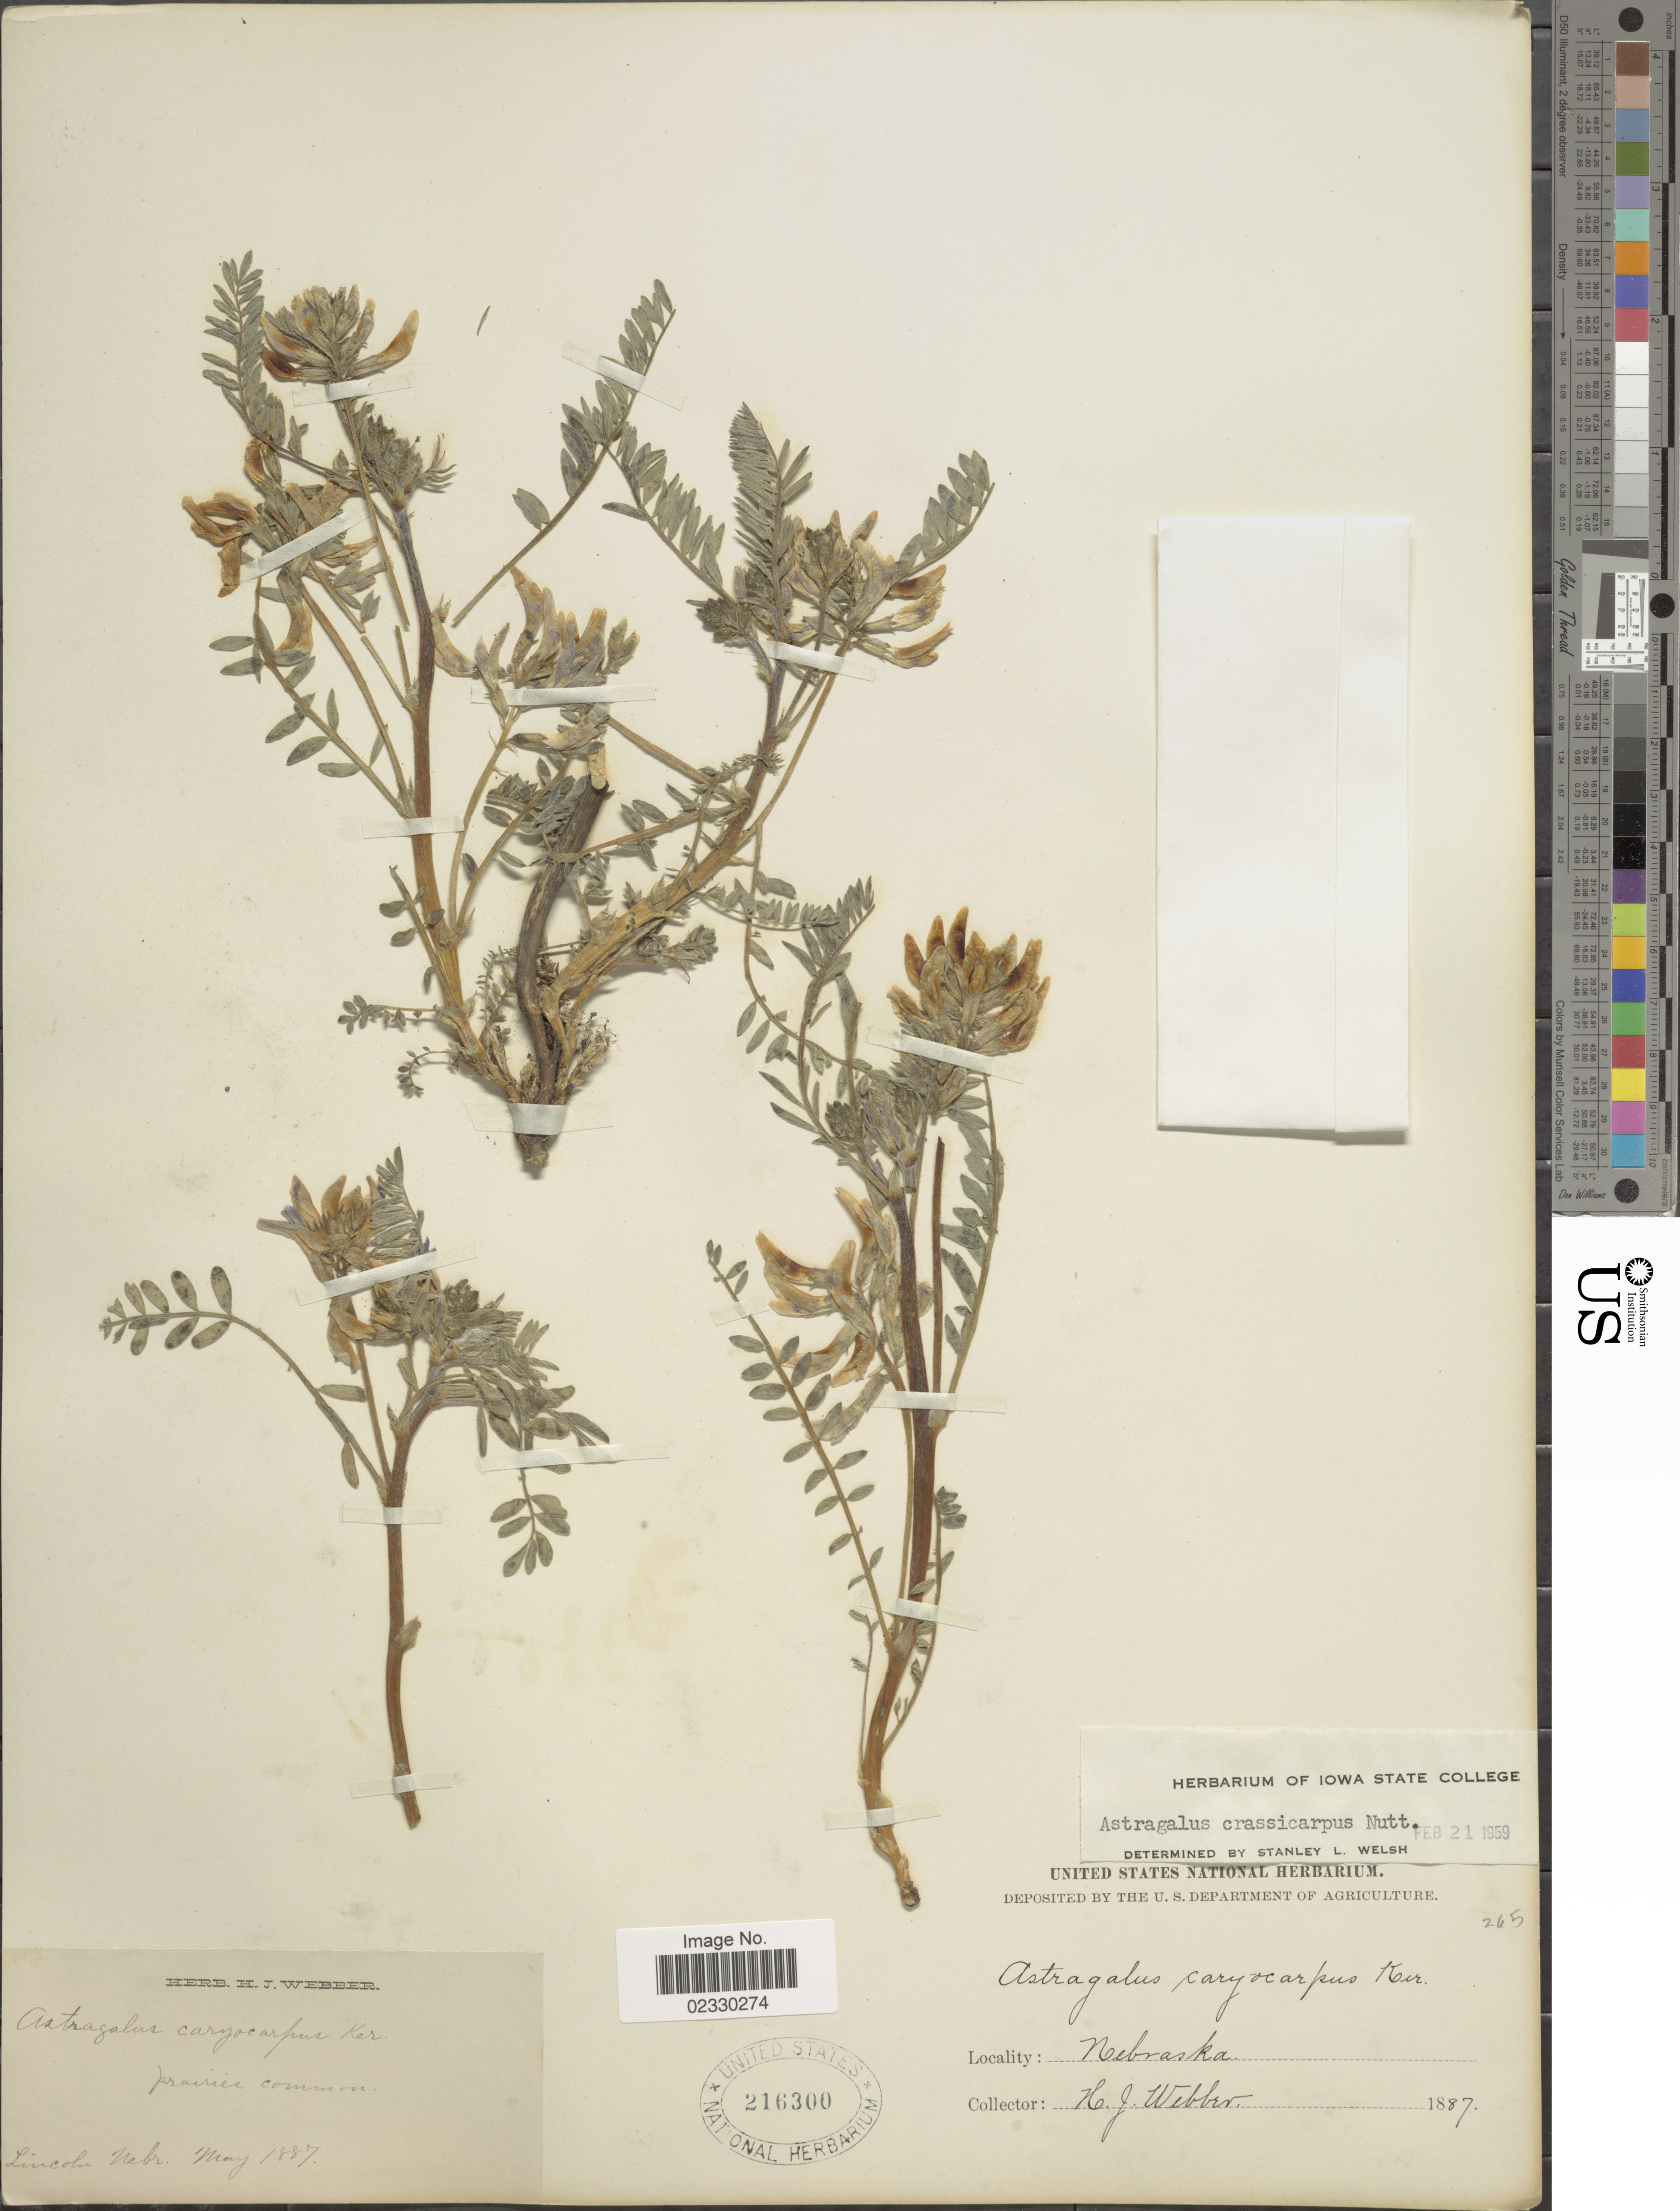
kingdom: Plantae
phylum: Tracheophyta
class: Magnoliopsida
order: Fabales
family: Fabaceae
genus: Astragalus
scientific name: Astragalus crassicarpus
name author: Nutt.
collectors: H. Webber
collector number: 265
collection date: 1887-05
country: United States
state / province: Nebraska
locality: Prairies,Lincoln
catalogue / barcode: US 216300